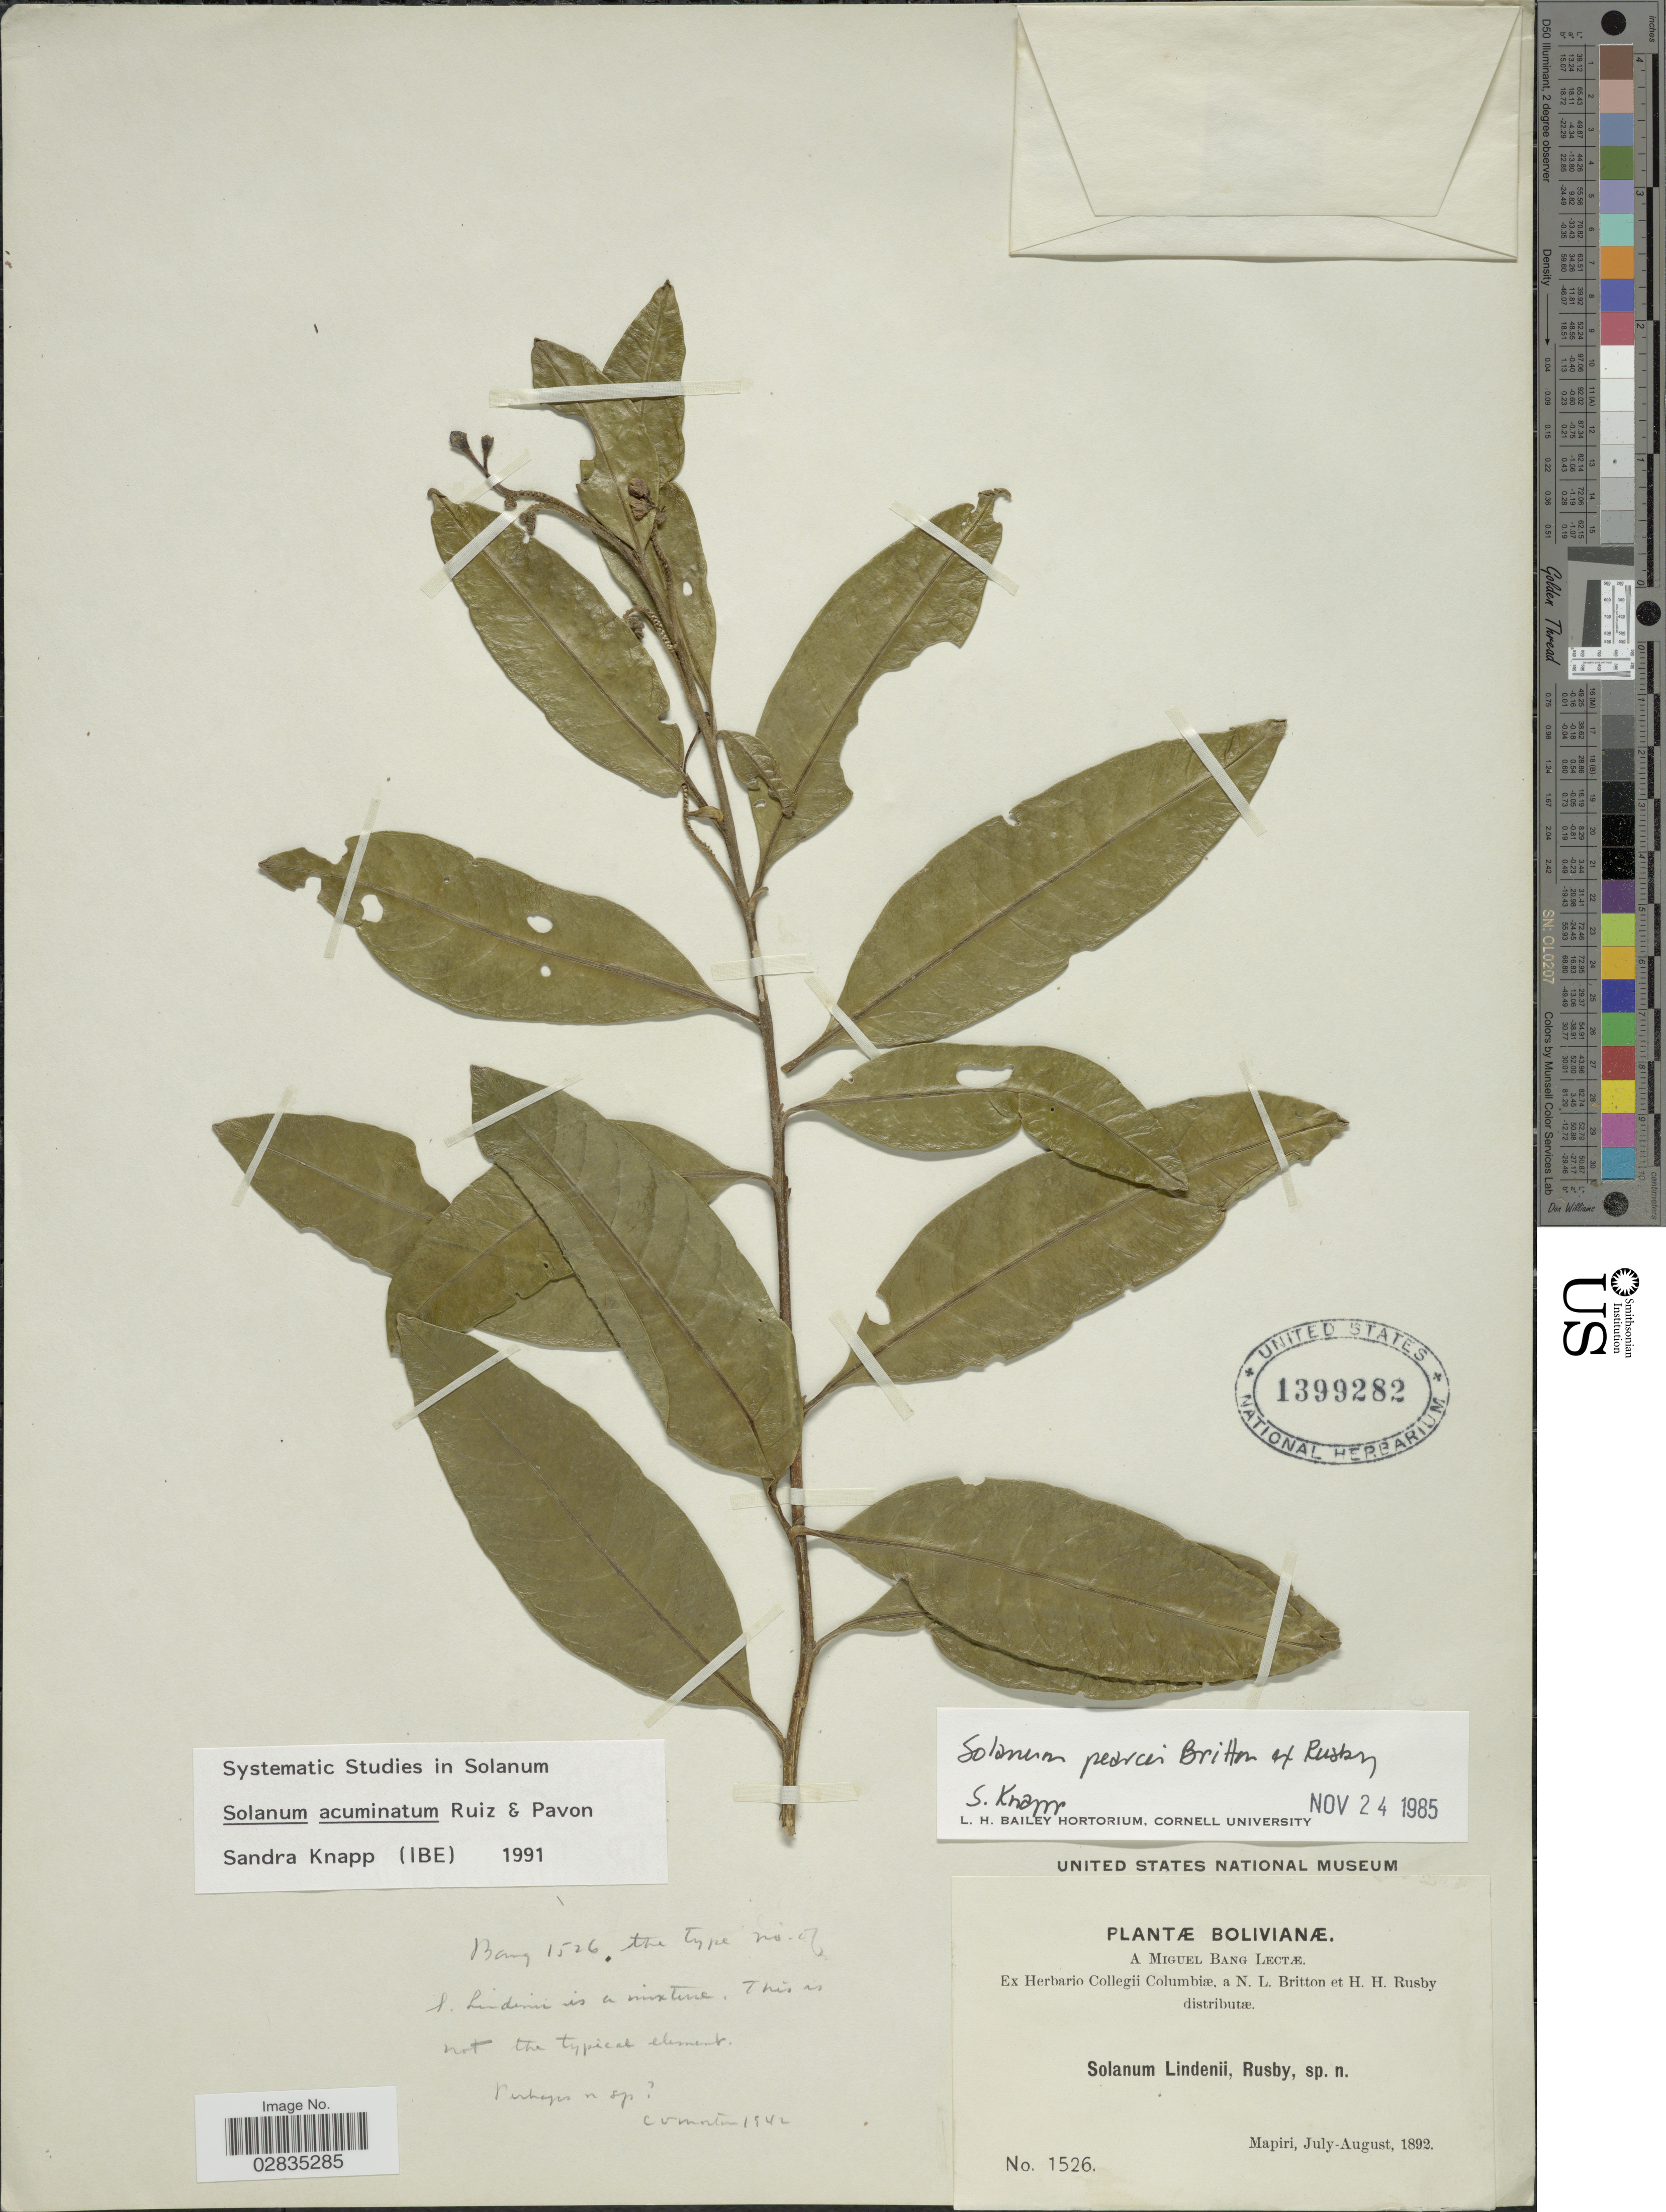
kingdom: Plantae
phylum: Tracheophyta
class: Magnoliopsida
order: Solanales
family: Solanaceae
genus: Solanum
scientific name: Solanum acuminatum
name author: Ruiz & Pav.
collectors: M. Bang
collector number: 1526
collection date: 1892-07/1892-08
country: Bolivia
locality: Mapiri.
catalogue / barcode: US 1399282